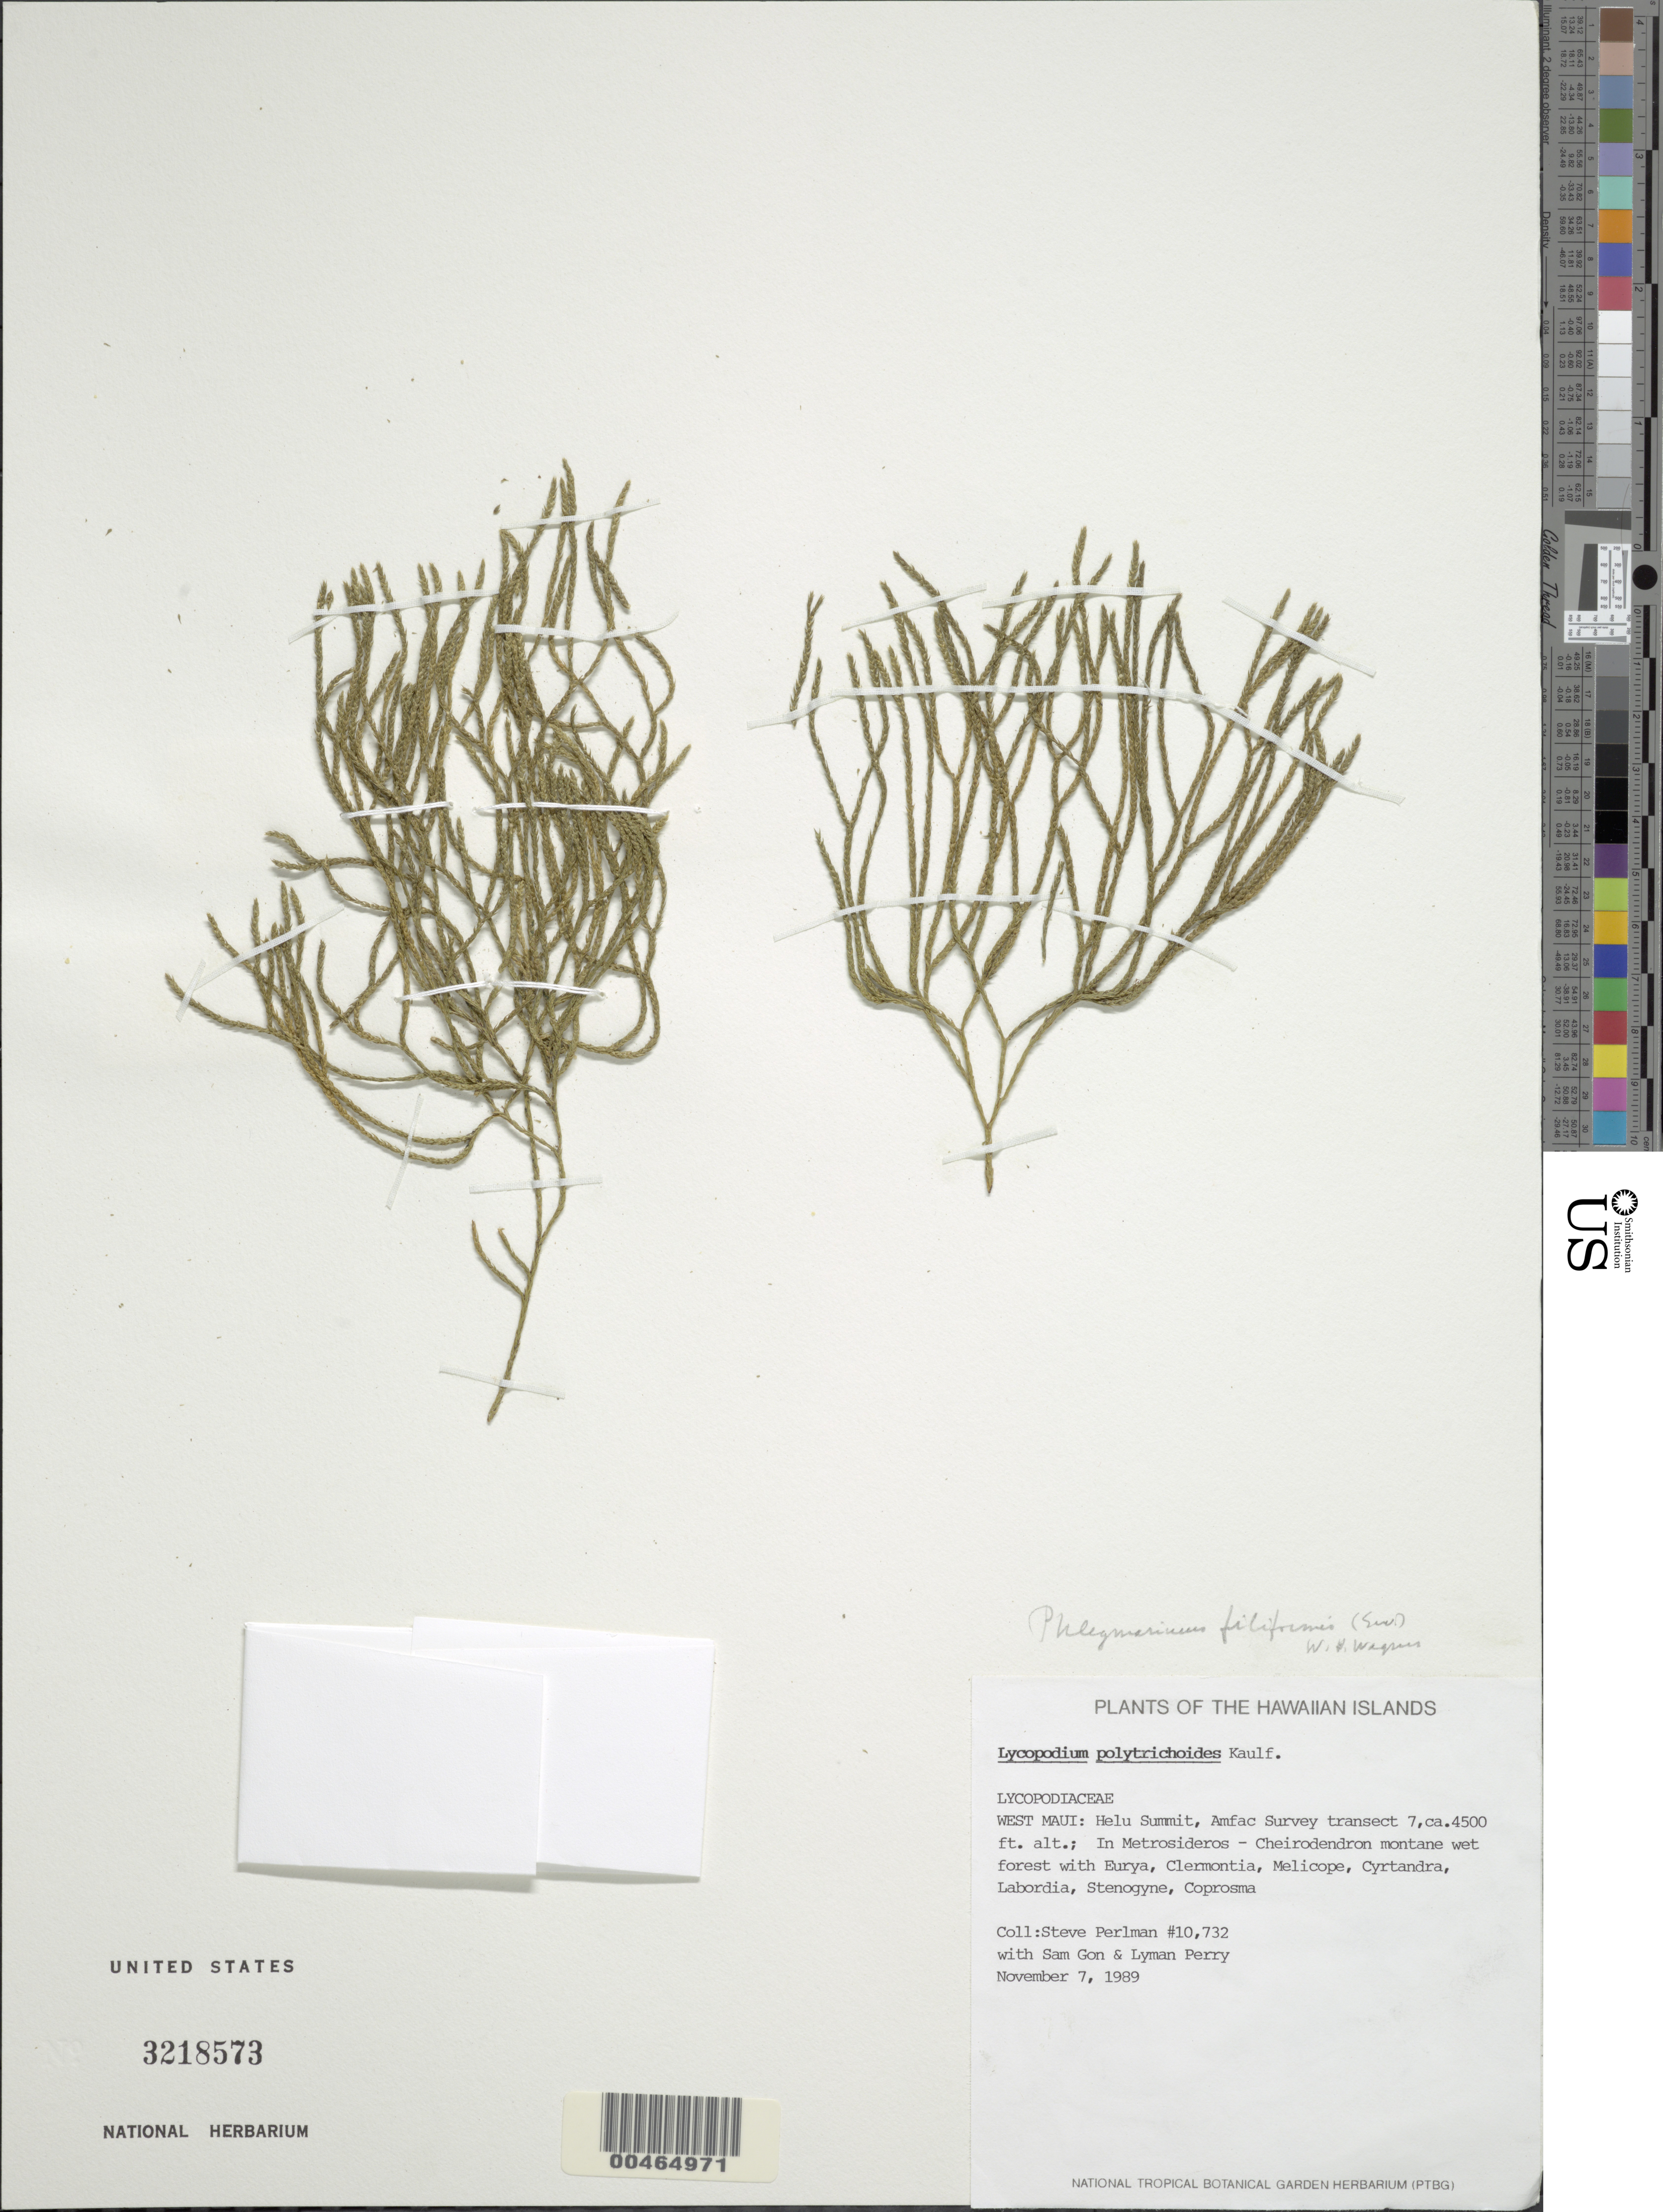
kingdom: Plantae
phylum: Tracheophyta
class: Lycopodiopsida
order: Lycopodiales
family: Lycopodiaceae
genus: Phlegmariurus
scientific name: Phlegmariurus filiformis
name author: (Sw.) W.H. Wagner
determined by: Field, A. R.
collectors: S. P. Perlman, S. Gon & L. Perry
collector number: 10732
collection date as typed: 7 Nov 1989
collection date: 1989-11-07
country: United States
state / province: Hawaii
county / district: Maui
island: Maui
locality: Helu Summit, Anfac Survey transect, W Maui, Maui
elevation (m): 1372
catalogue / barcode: US 3218573